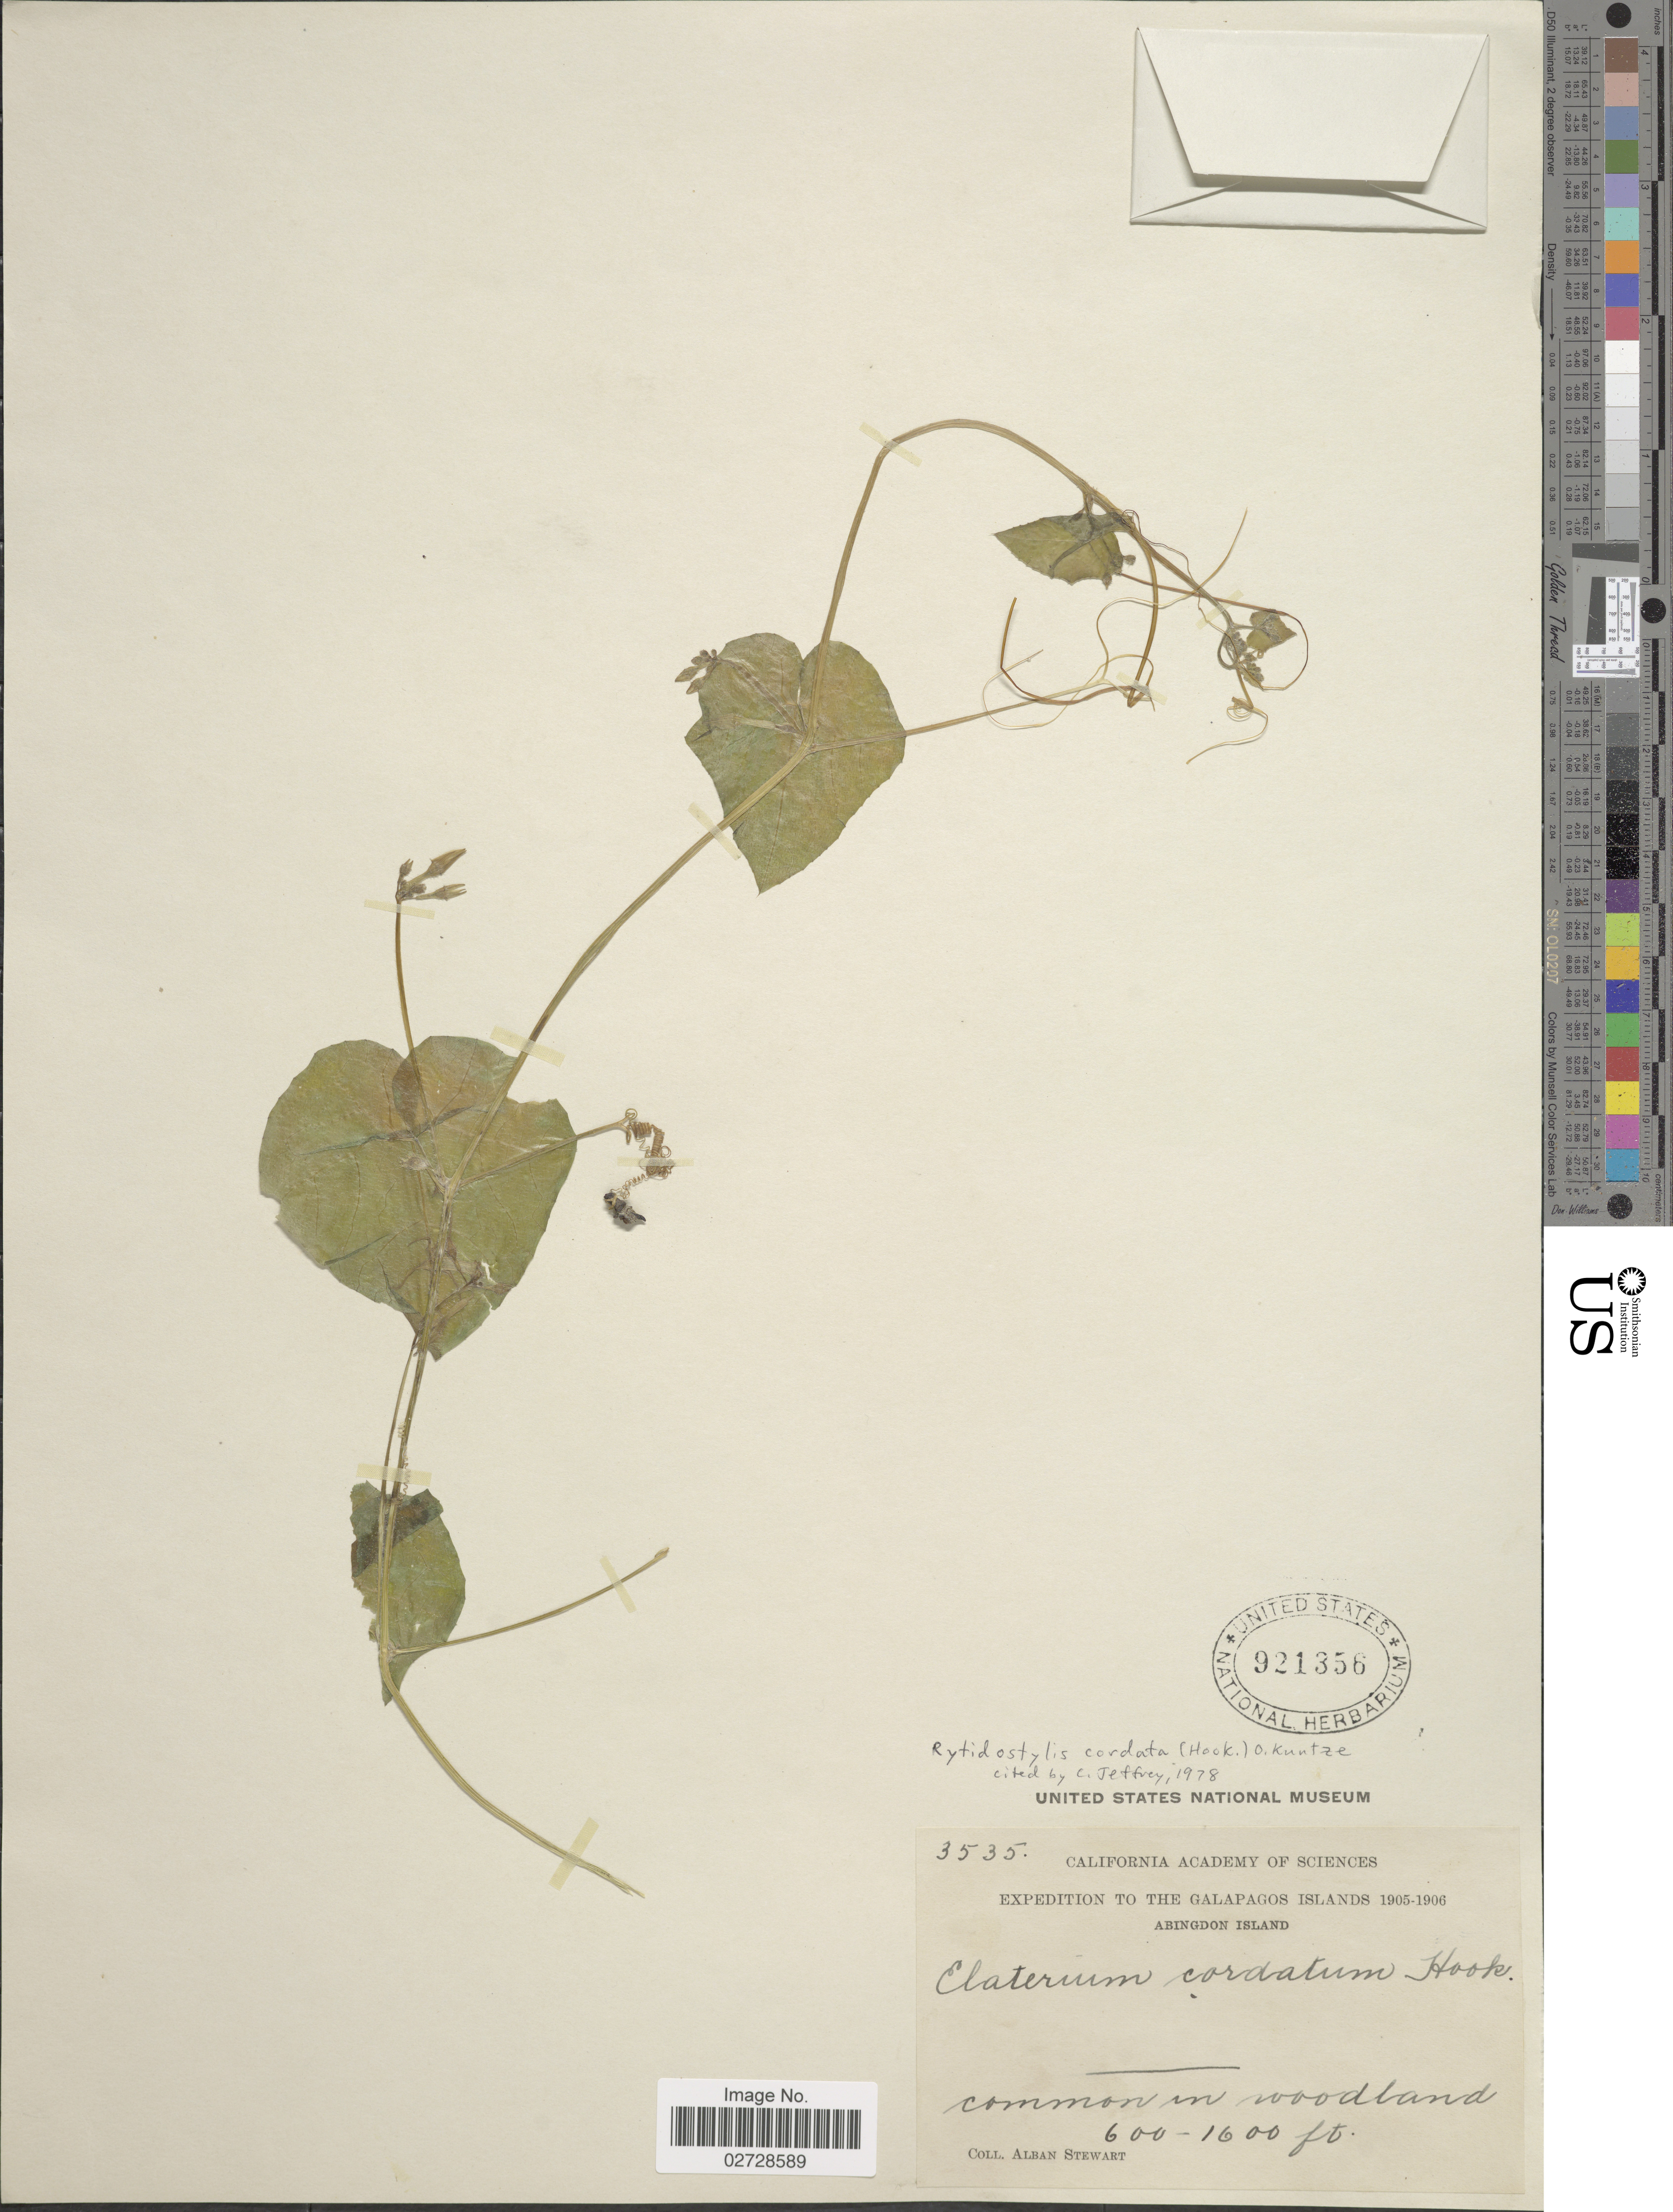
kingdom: Plantae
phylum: Tracheophyta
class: Magnoliopsida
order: Cucurbitales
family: Cucurbitaceae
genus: Cyclanthera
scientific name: Cyclanthera carthagenensis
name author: (Jacq.) H. Schaef. & S.S. Renner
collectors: A. Stewart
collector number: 3535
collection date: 1905/1906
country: Ecuador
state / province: Colón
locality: The Galapagos Islands, Abingdon Island.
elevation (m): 183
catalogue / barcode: US 921356